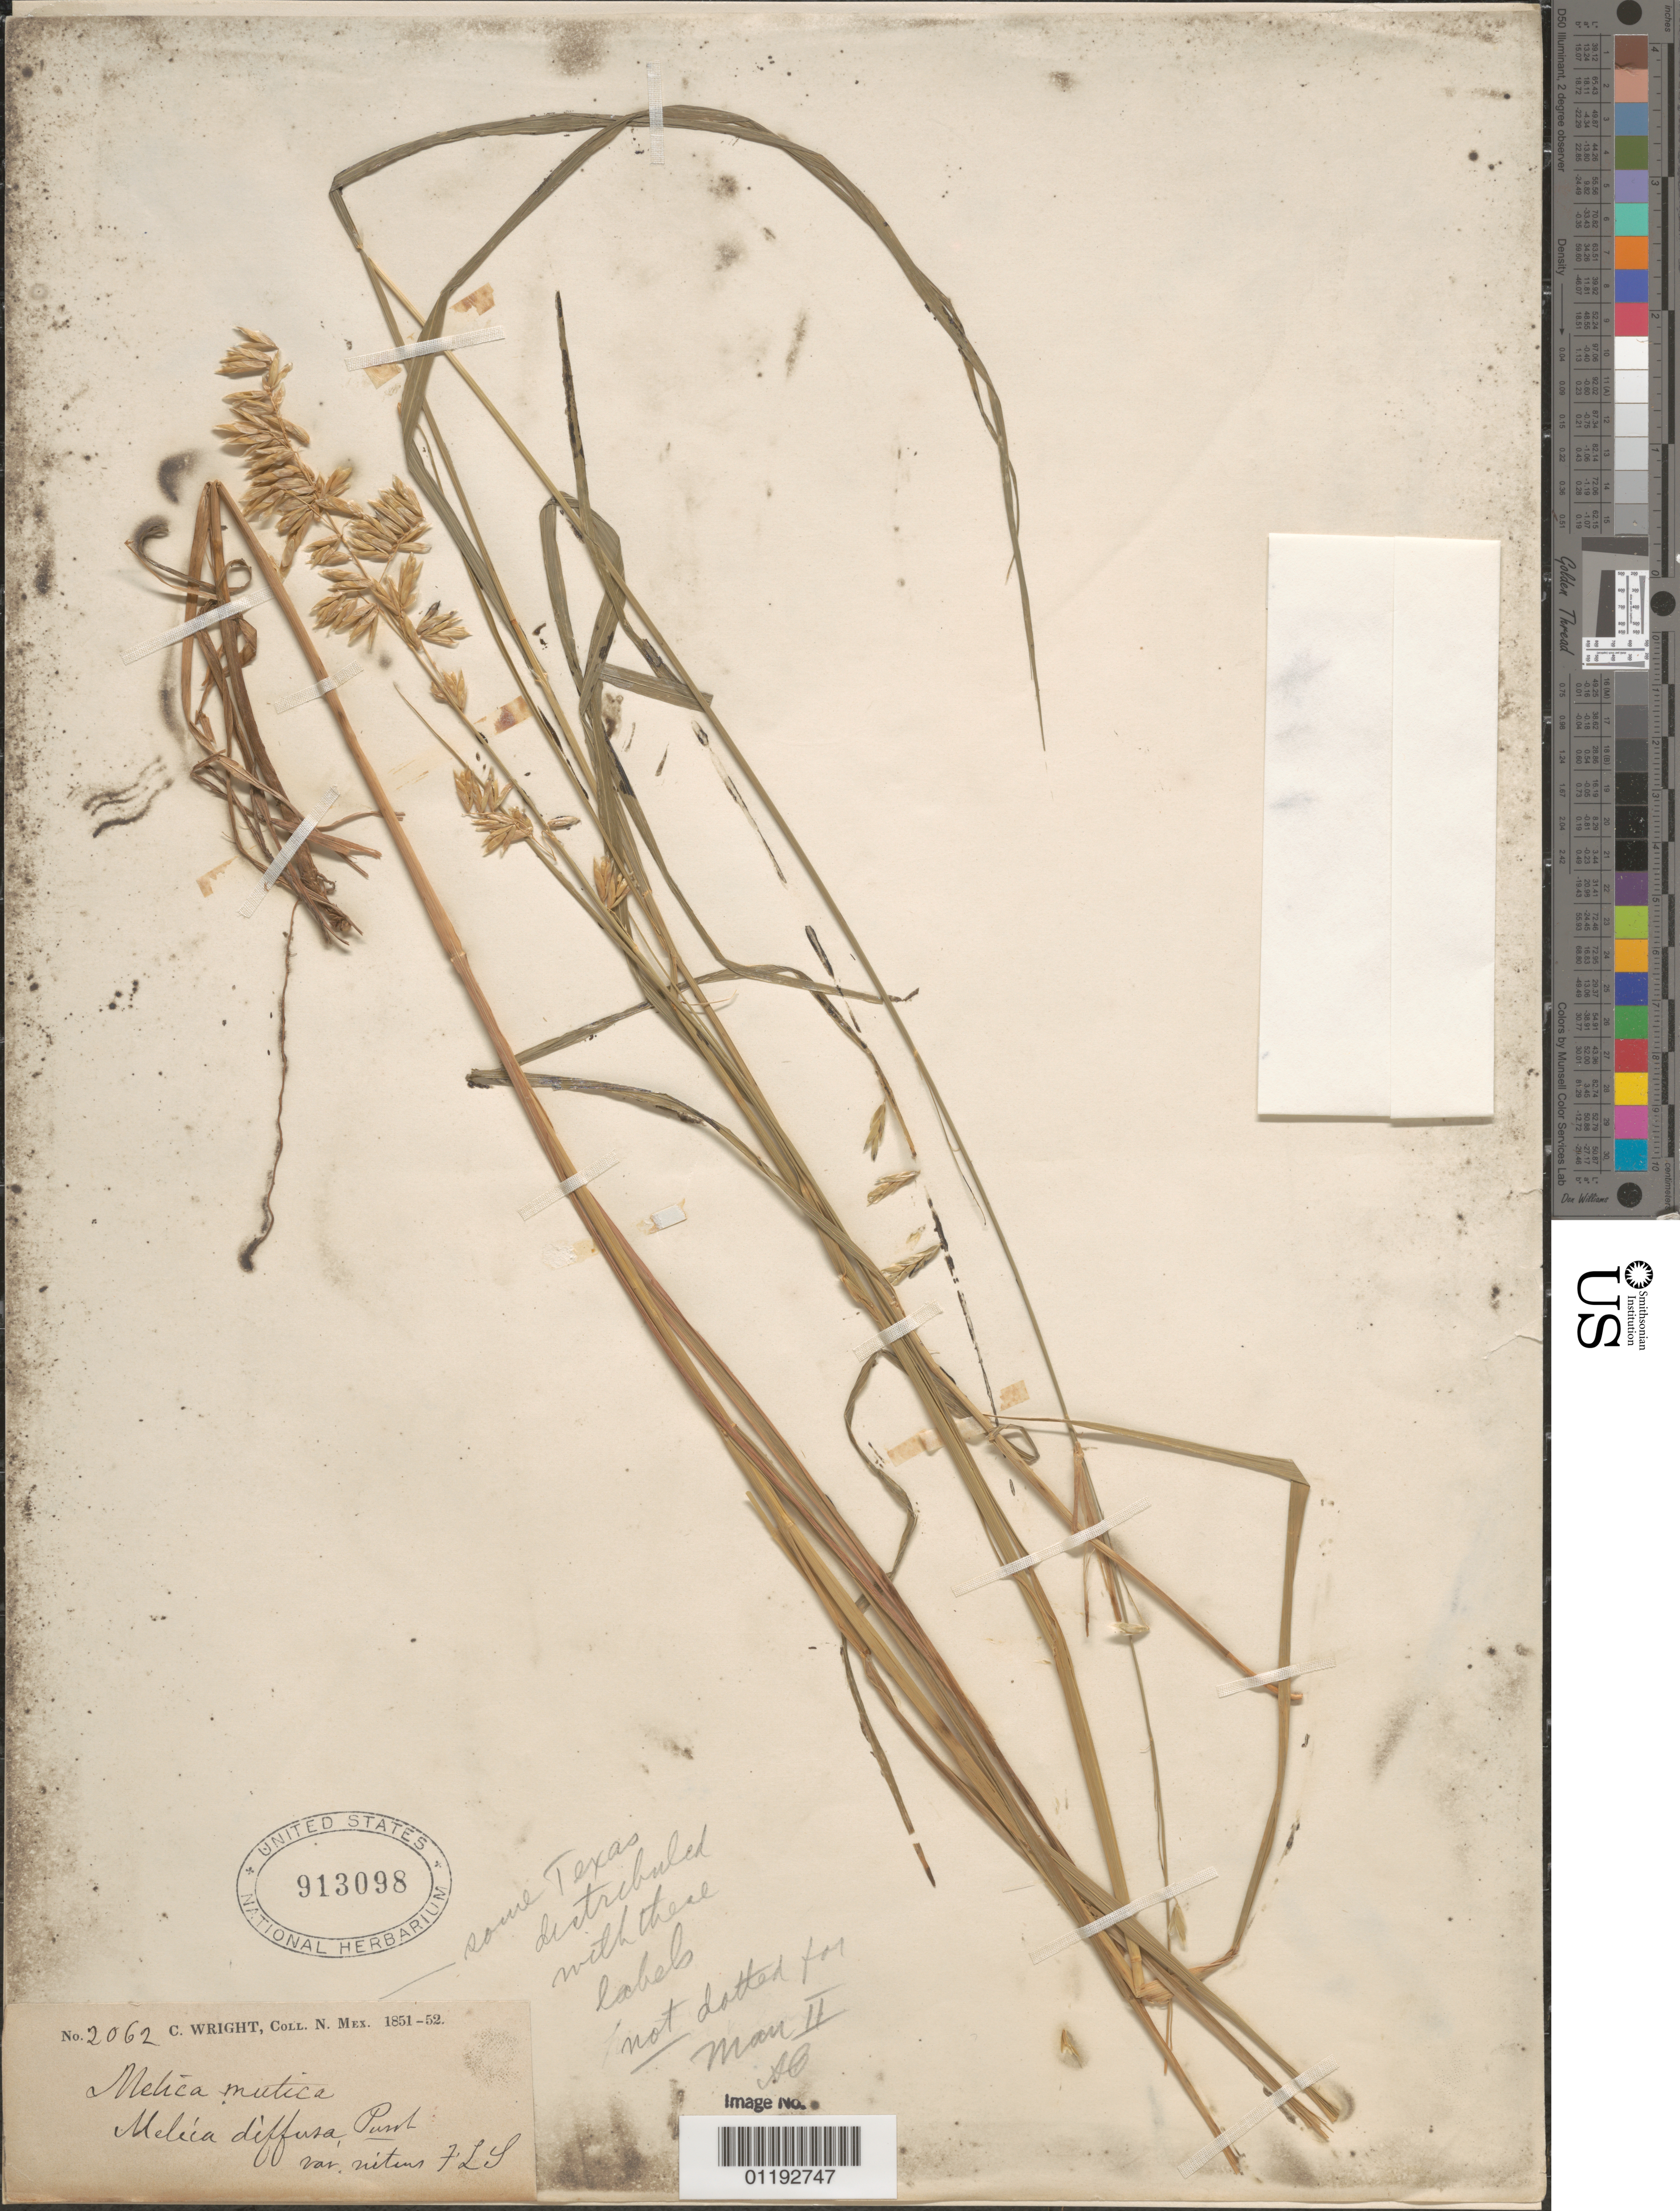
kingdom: Plantae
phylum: Tracheophyta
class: Liliopsida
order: Poales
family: Poaceae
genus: Melica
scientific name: Melica mutica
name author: Walter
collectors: C. Wright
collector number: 2062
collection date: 1851/1852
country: United States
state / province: New Mexico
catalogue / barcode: US 913098